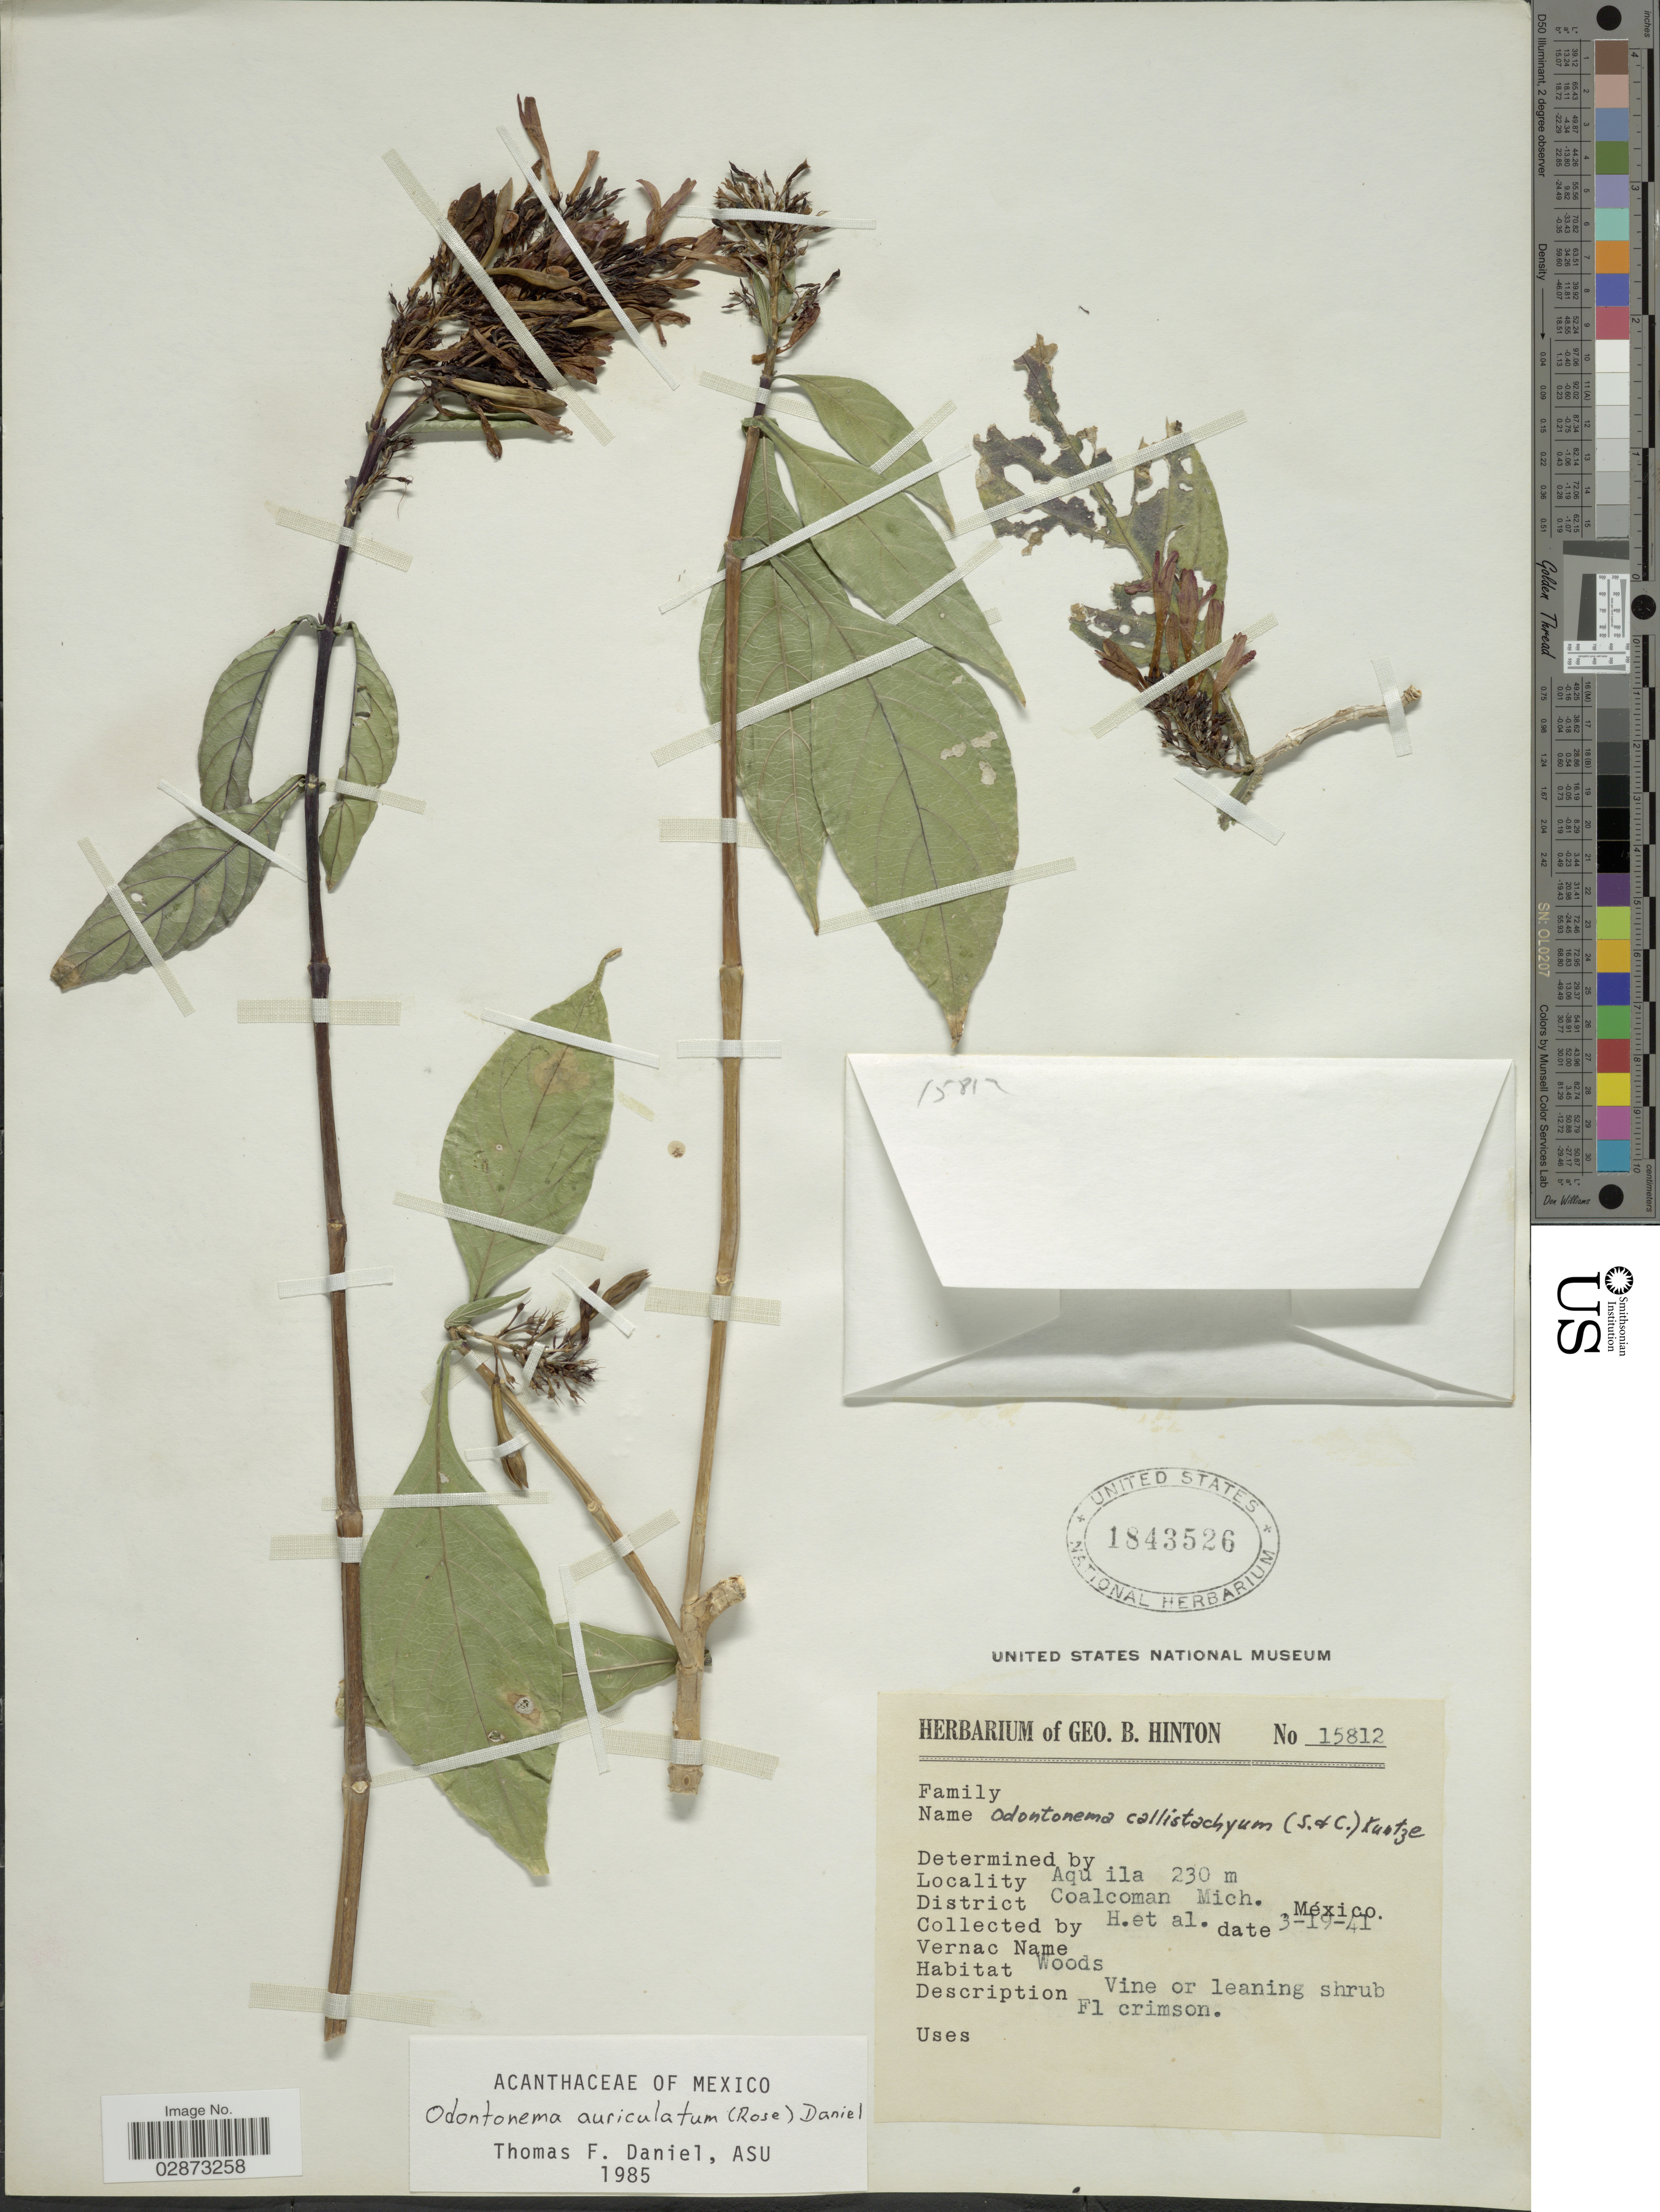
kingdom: Plantae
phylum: Tracheophyta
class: Magnoliopsida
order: Lamiales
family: Acanthaceae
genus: Odontonema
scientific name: Odontonema auriculatum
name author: (Rose) T.F. Daniel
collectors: G. B. Hinton & et al.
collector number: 15812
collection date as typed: Transcribed d/m/y: 19/3/41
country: Mexico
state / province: Michoacán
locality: Aquila. District Coalcoman.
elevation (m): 230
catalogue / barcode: US 1843526